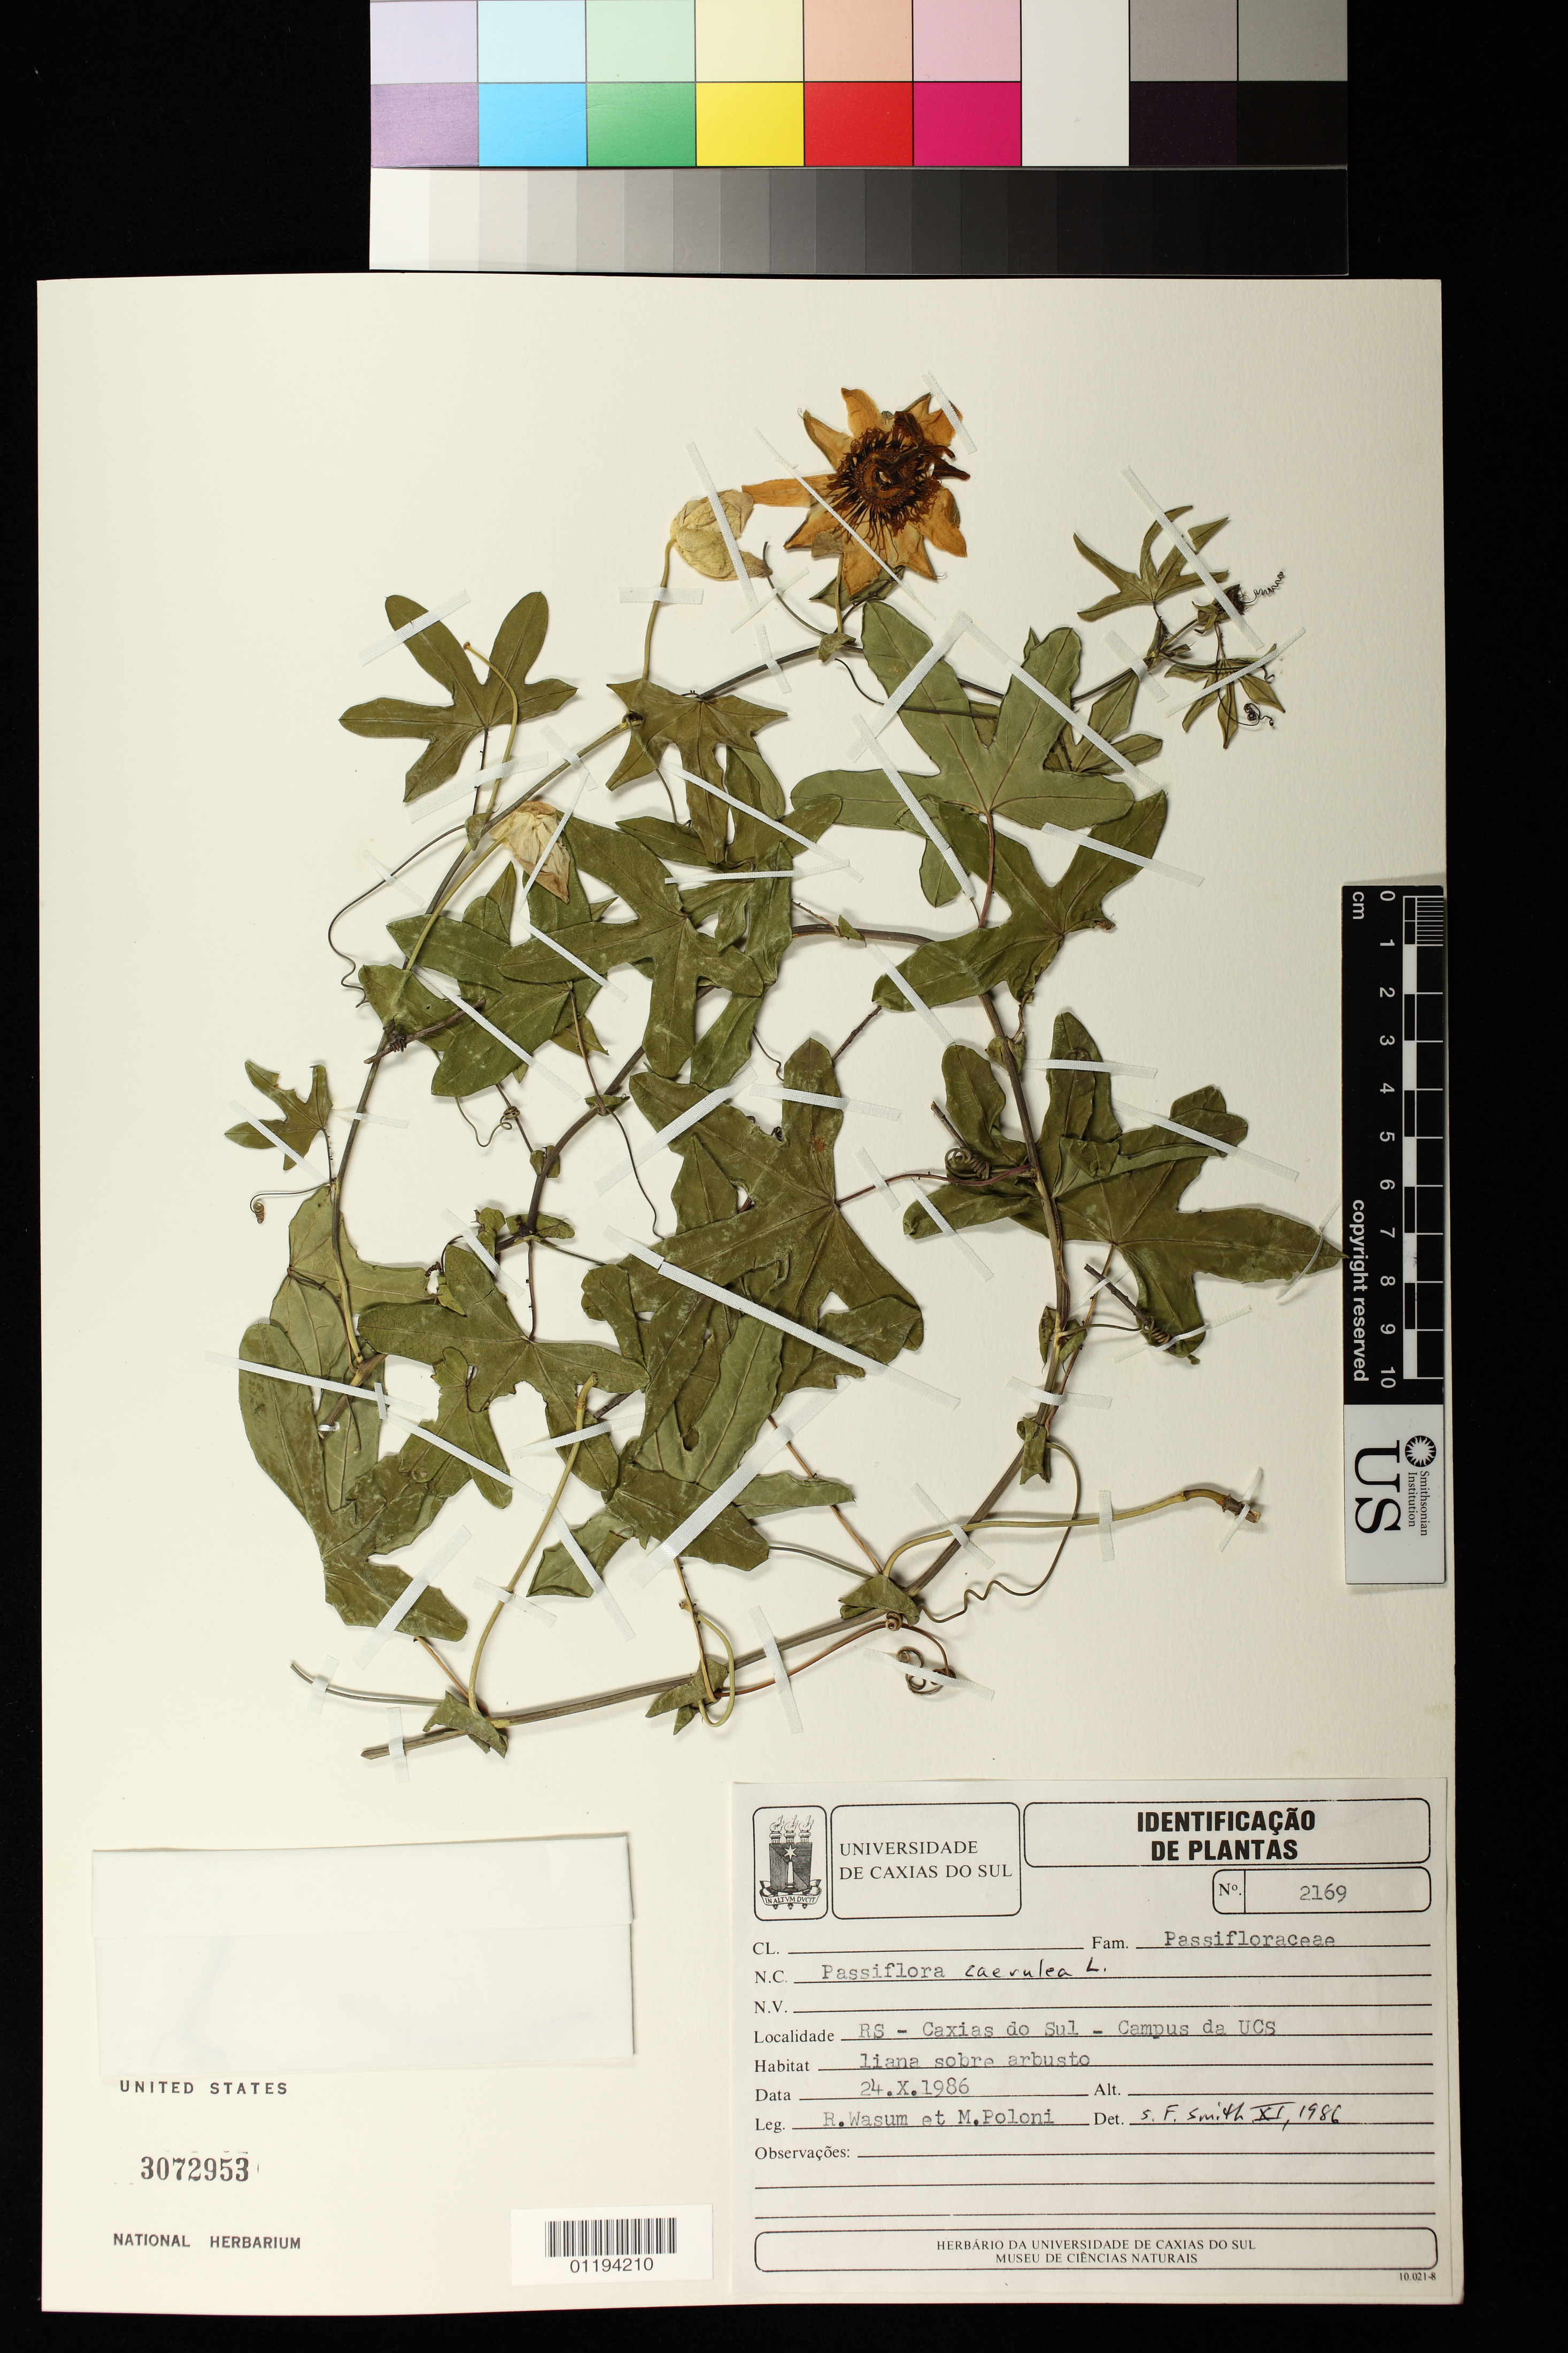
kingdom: Plantae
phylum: Tracheophyta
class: Magnoliopsida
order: Malpighiales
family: Passifloraceae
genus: Passiflora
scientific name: Passiflora caerulea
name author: L.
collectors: R. Wasum & M. Poloni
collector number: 2169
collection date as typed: Oct 24 1986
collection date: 1986-10-24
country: Brazil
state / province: Rio Grande do Sul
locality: RS - Caxias do Sul - Campus da UCS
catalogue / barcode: US 3072953